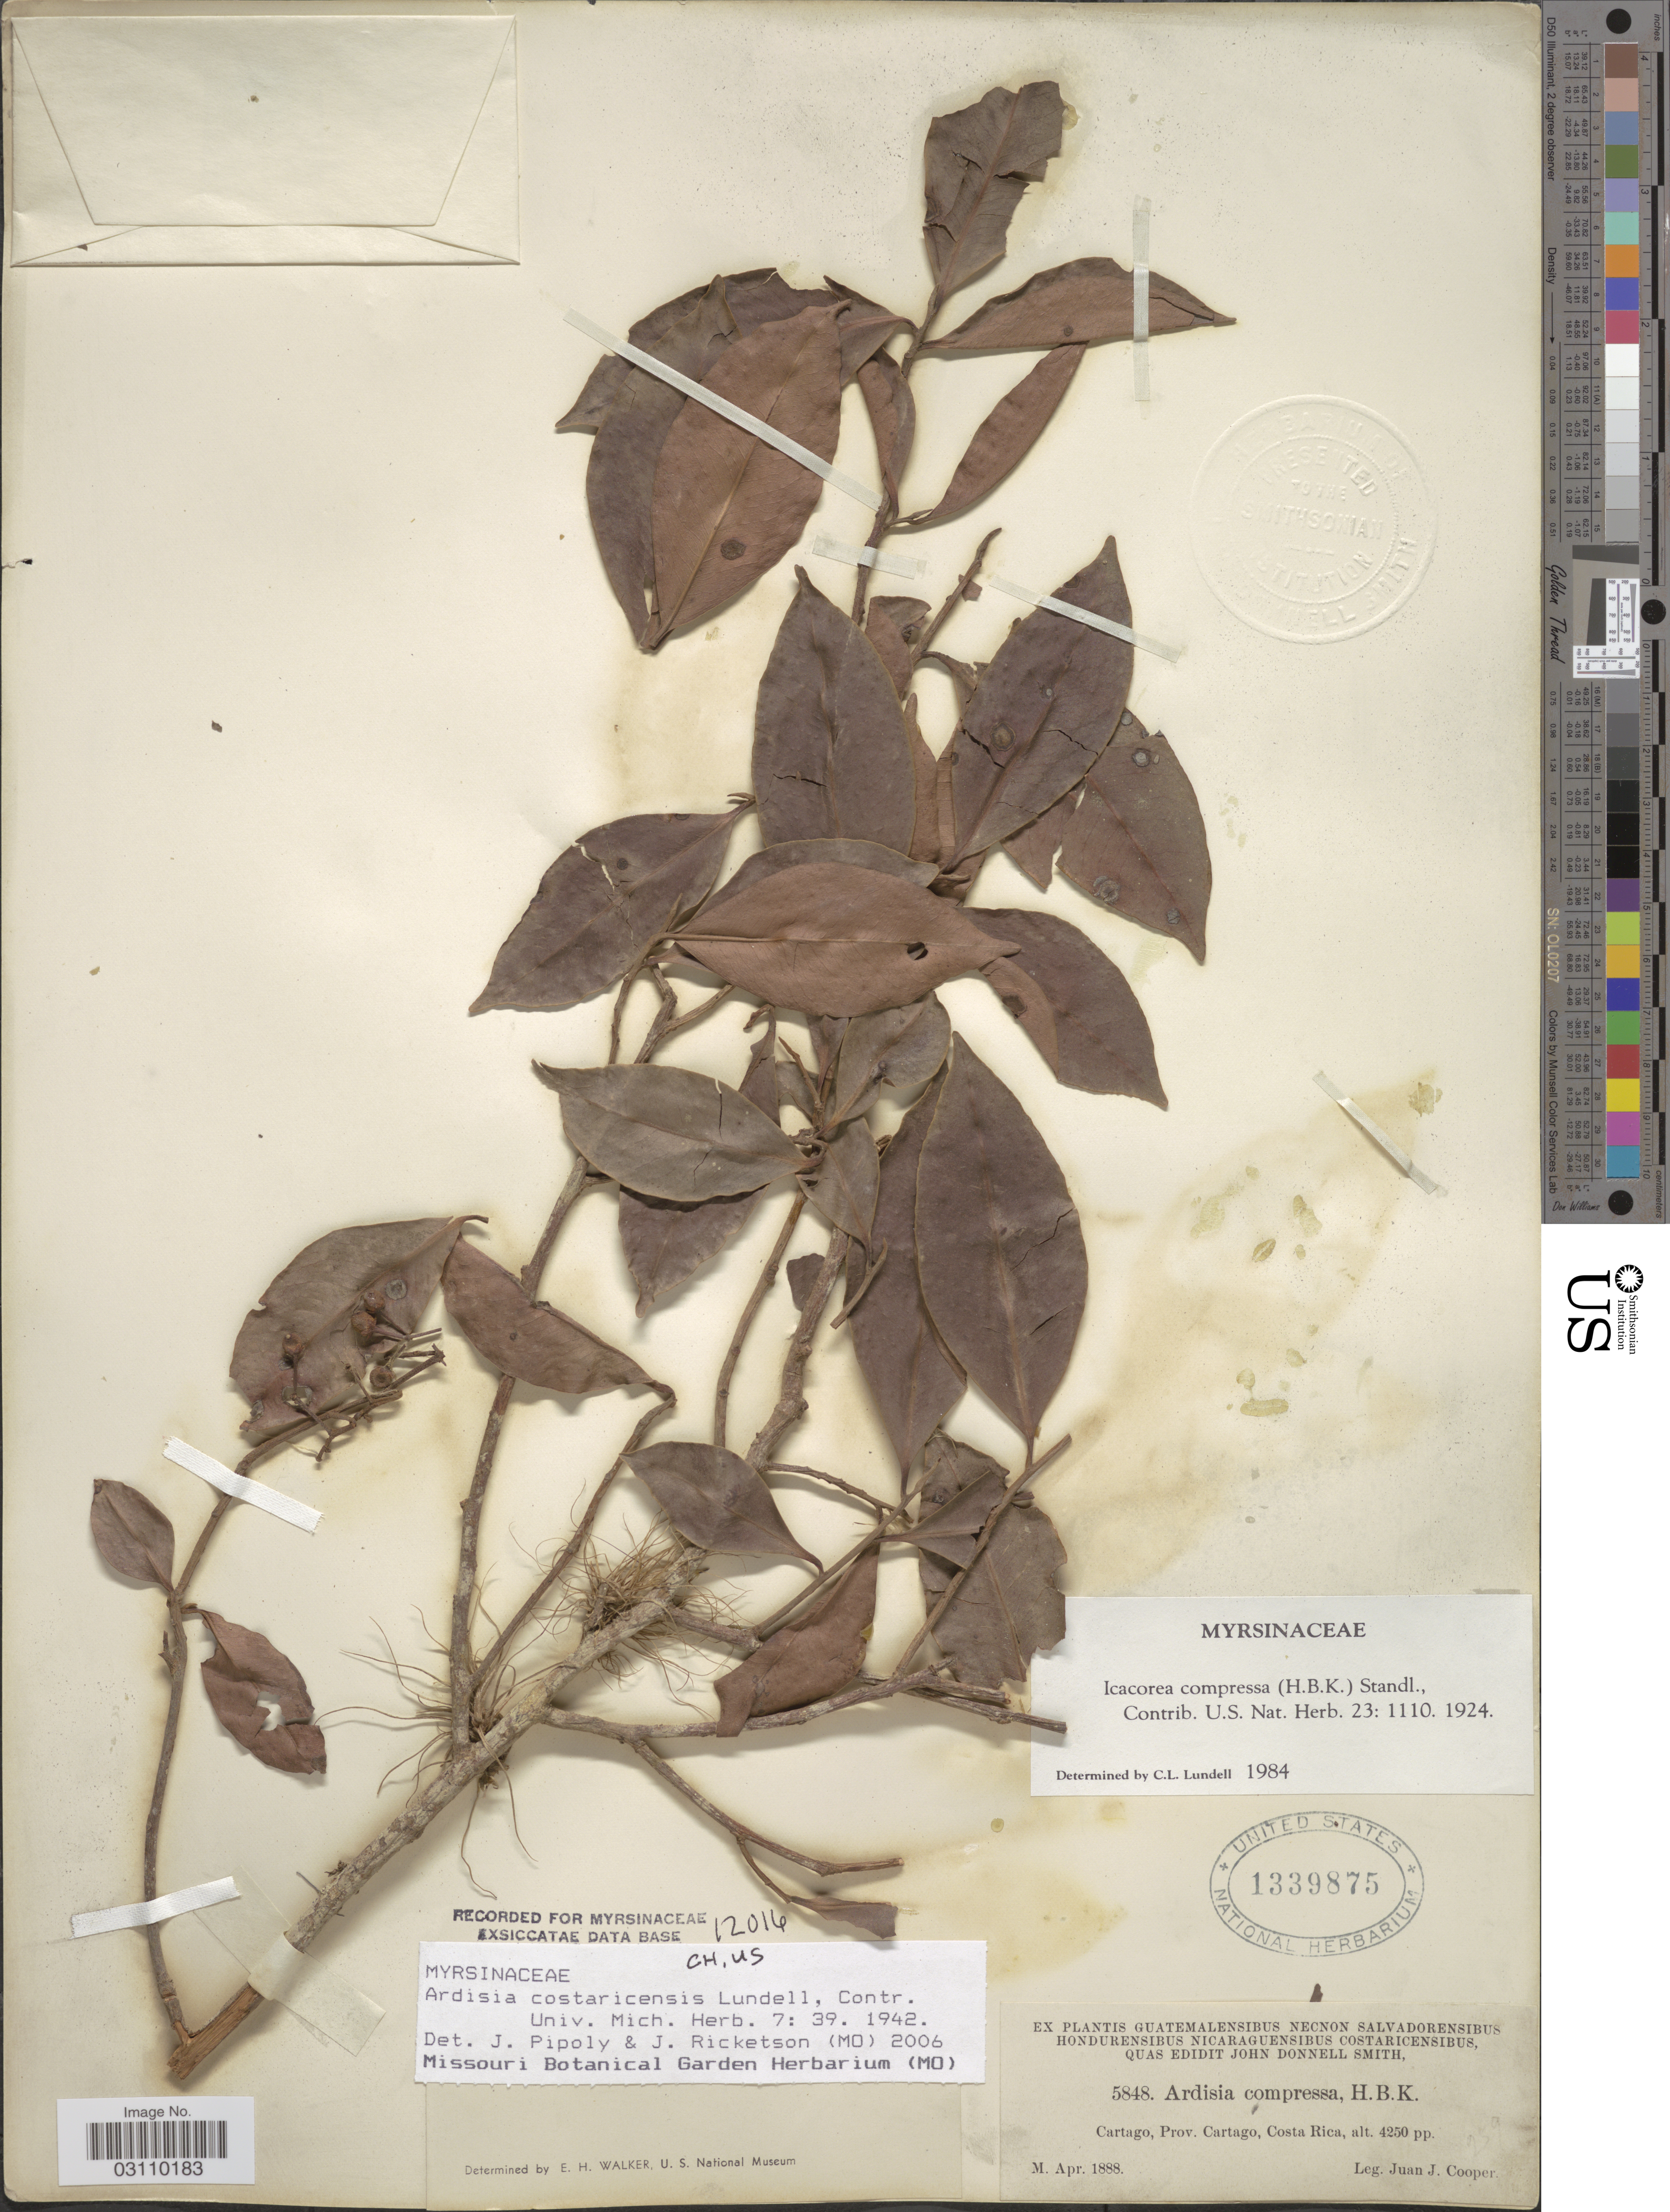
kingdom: Plantae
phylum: Tracheophyta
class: Magnoliopsida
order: Ericales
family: Primulaceae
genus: Ardisia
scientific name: Ardisia costaricensis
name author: Lundell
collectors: J. J. Cooper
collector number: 5848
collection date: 1888-04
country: Costa Rica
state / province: Cartago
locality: Cartago.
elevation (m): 1295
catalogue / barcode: US 1339875